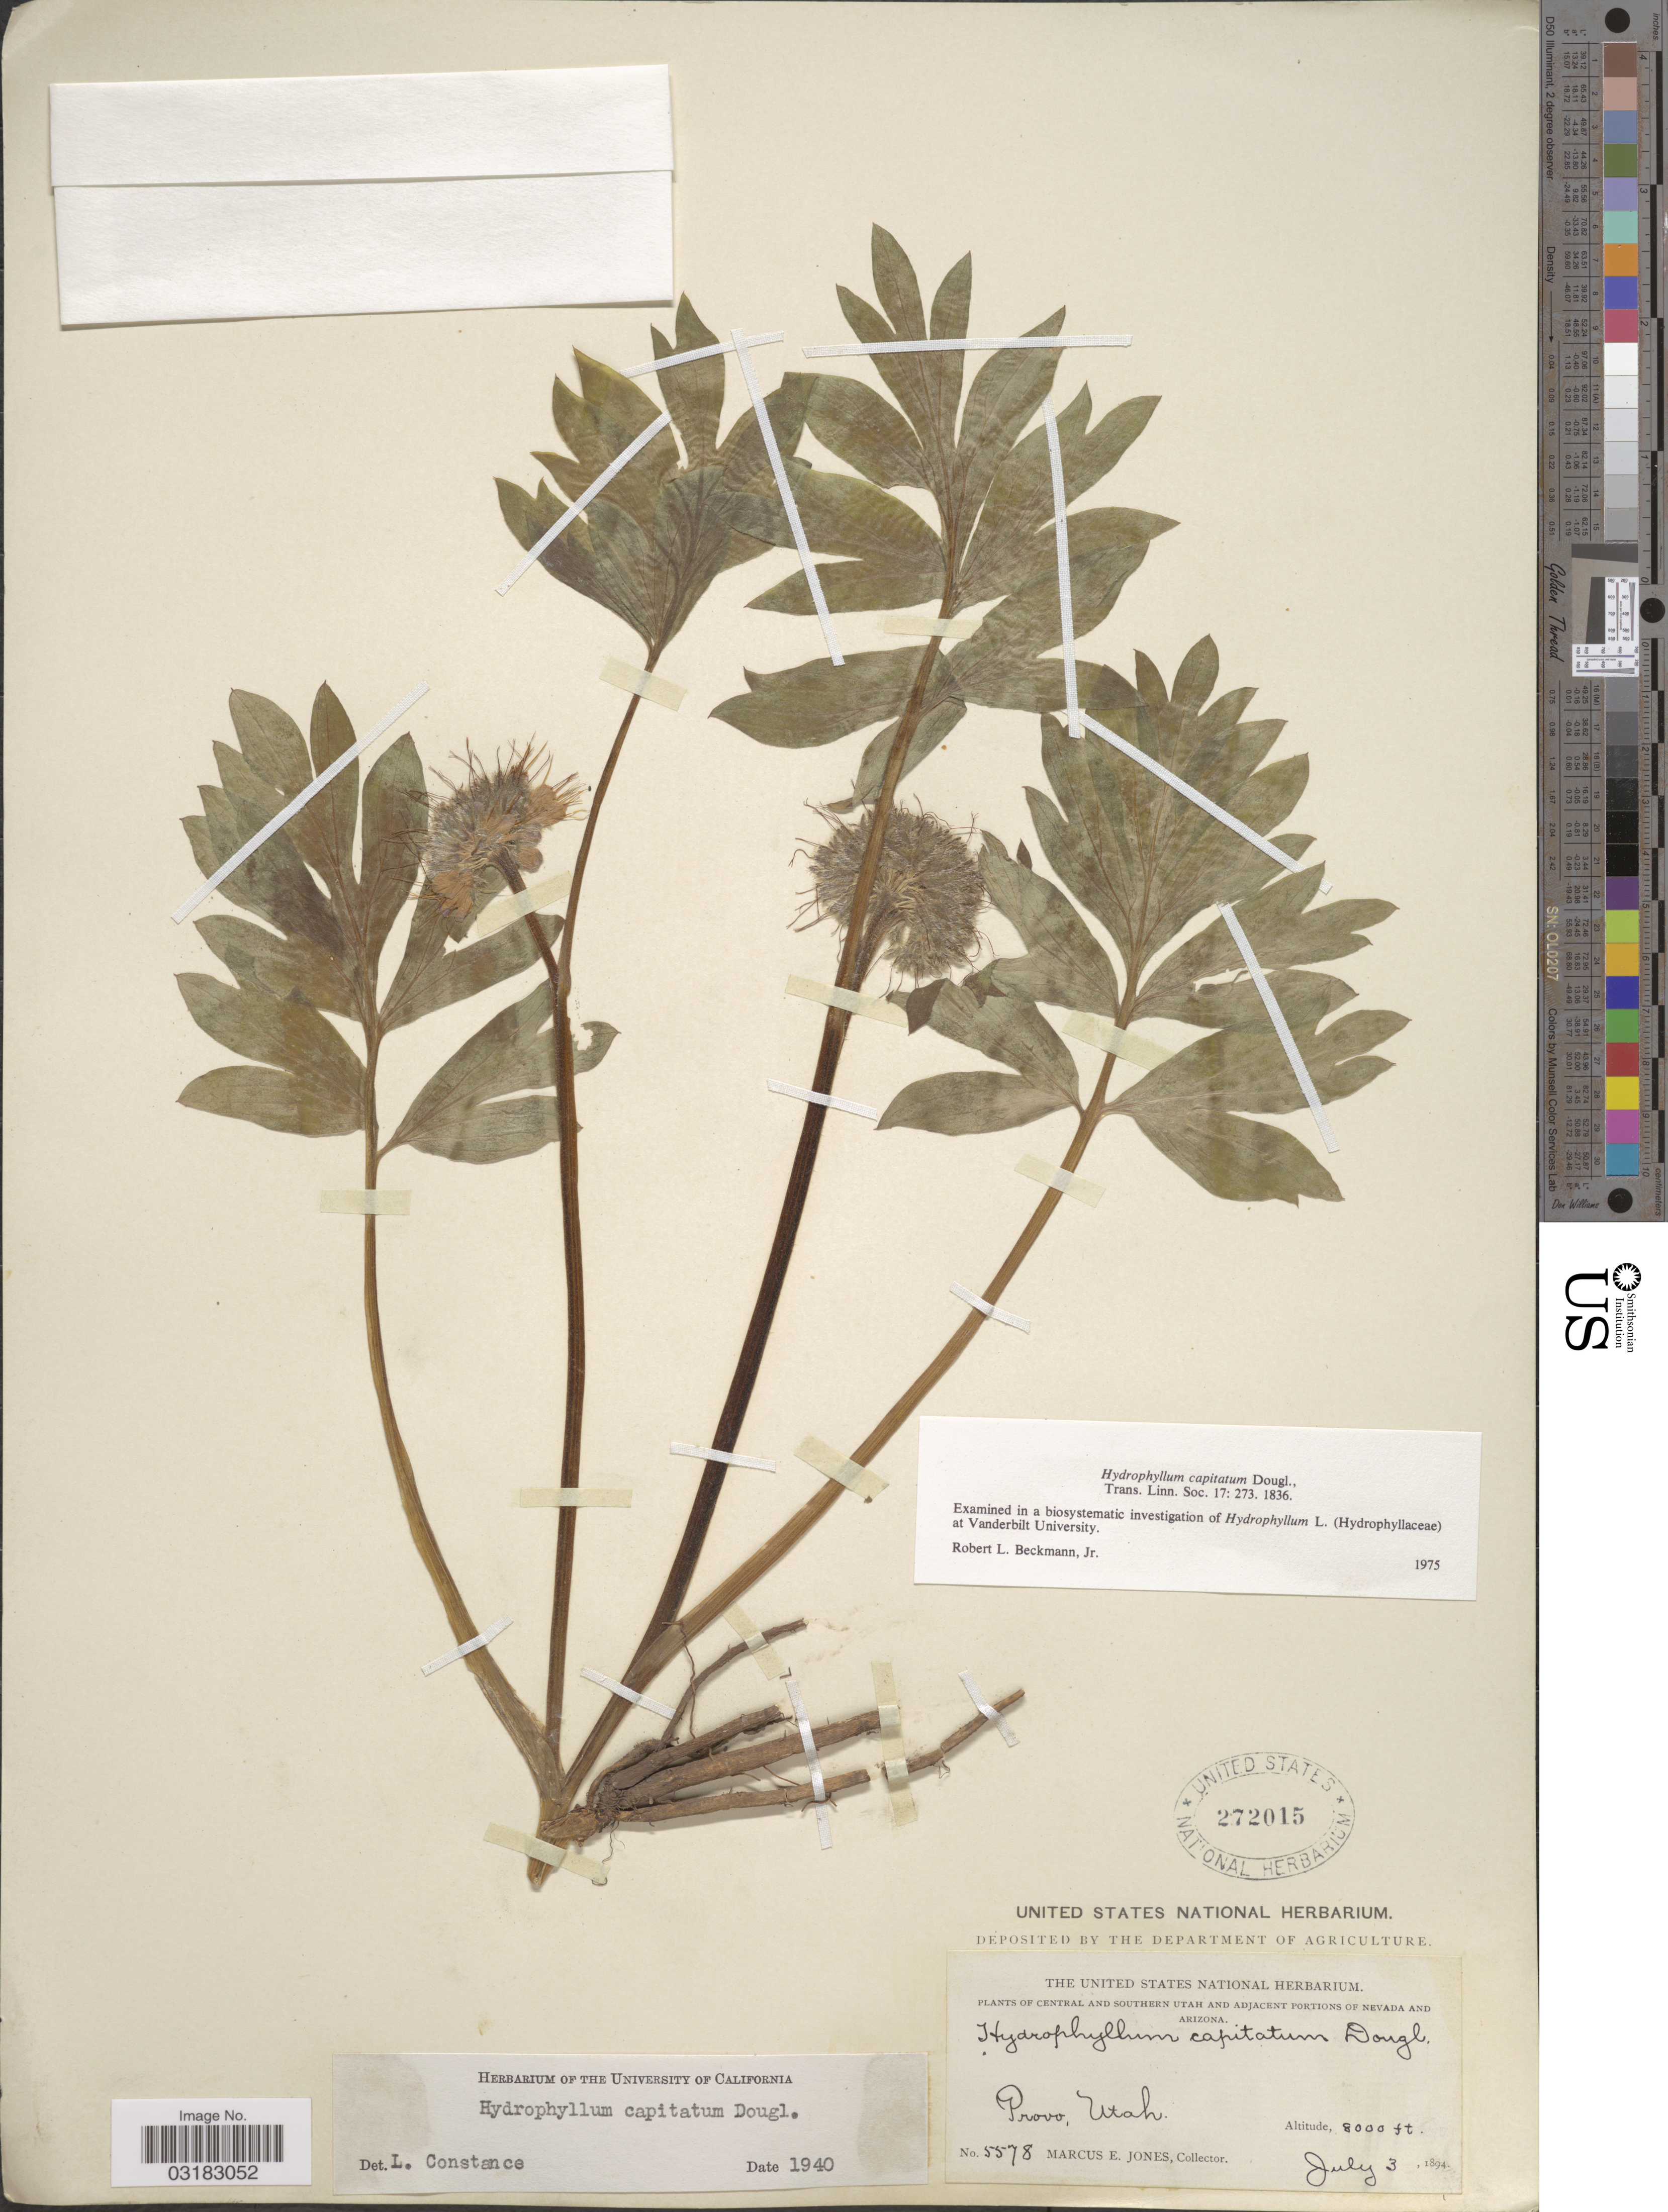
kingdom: Plantae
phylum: Tracheophyta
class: Magnoliopsida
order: Boraginales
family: Hydrophyllaceae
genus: Hydrophyllum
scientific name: Hydrophyllum capitatum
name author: Douglas ex Benth.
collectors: M. E. Jones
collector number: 5578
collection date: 1894-07-03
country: United States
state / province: Utah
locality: Central and Southern Utah. Provo.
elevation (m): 2438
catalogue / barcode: US 272015